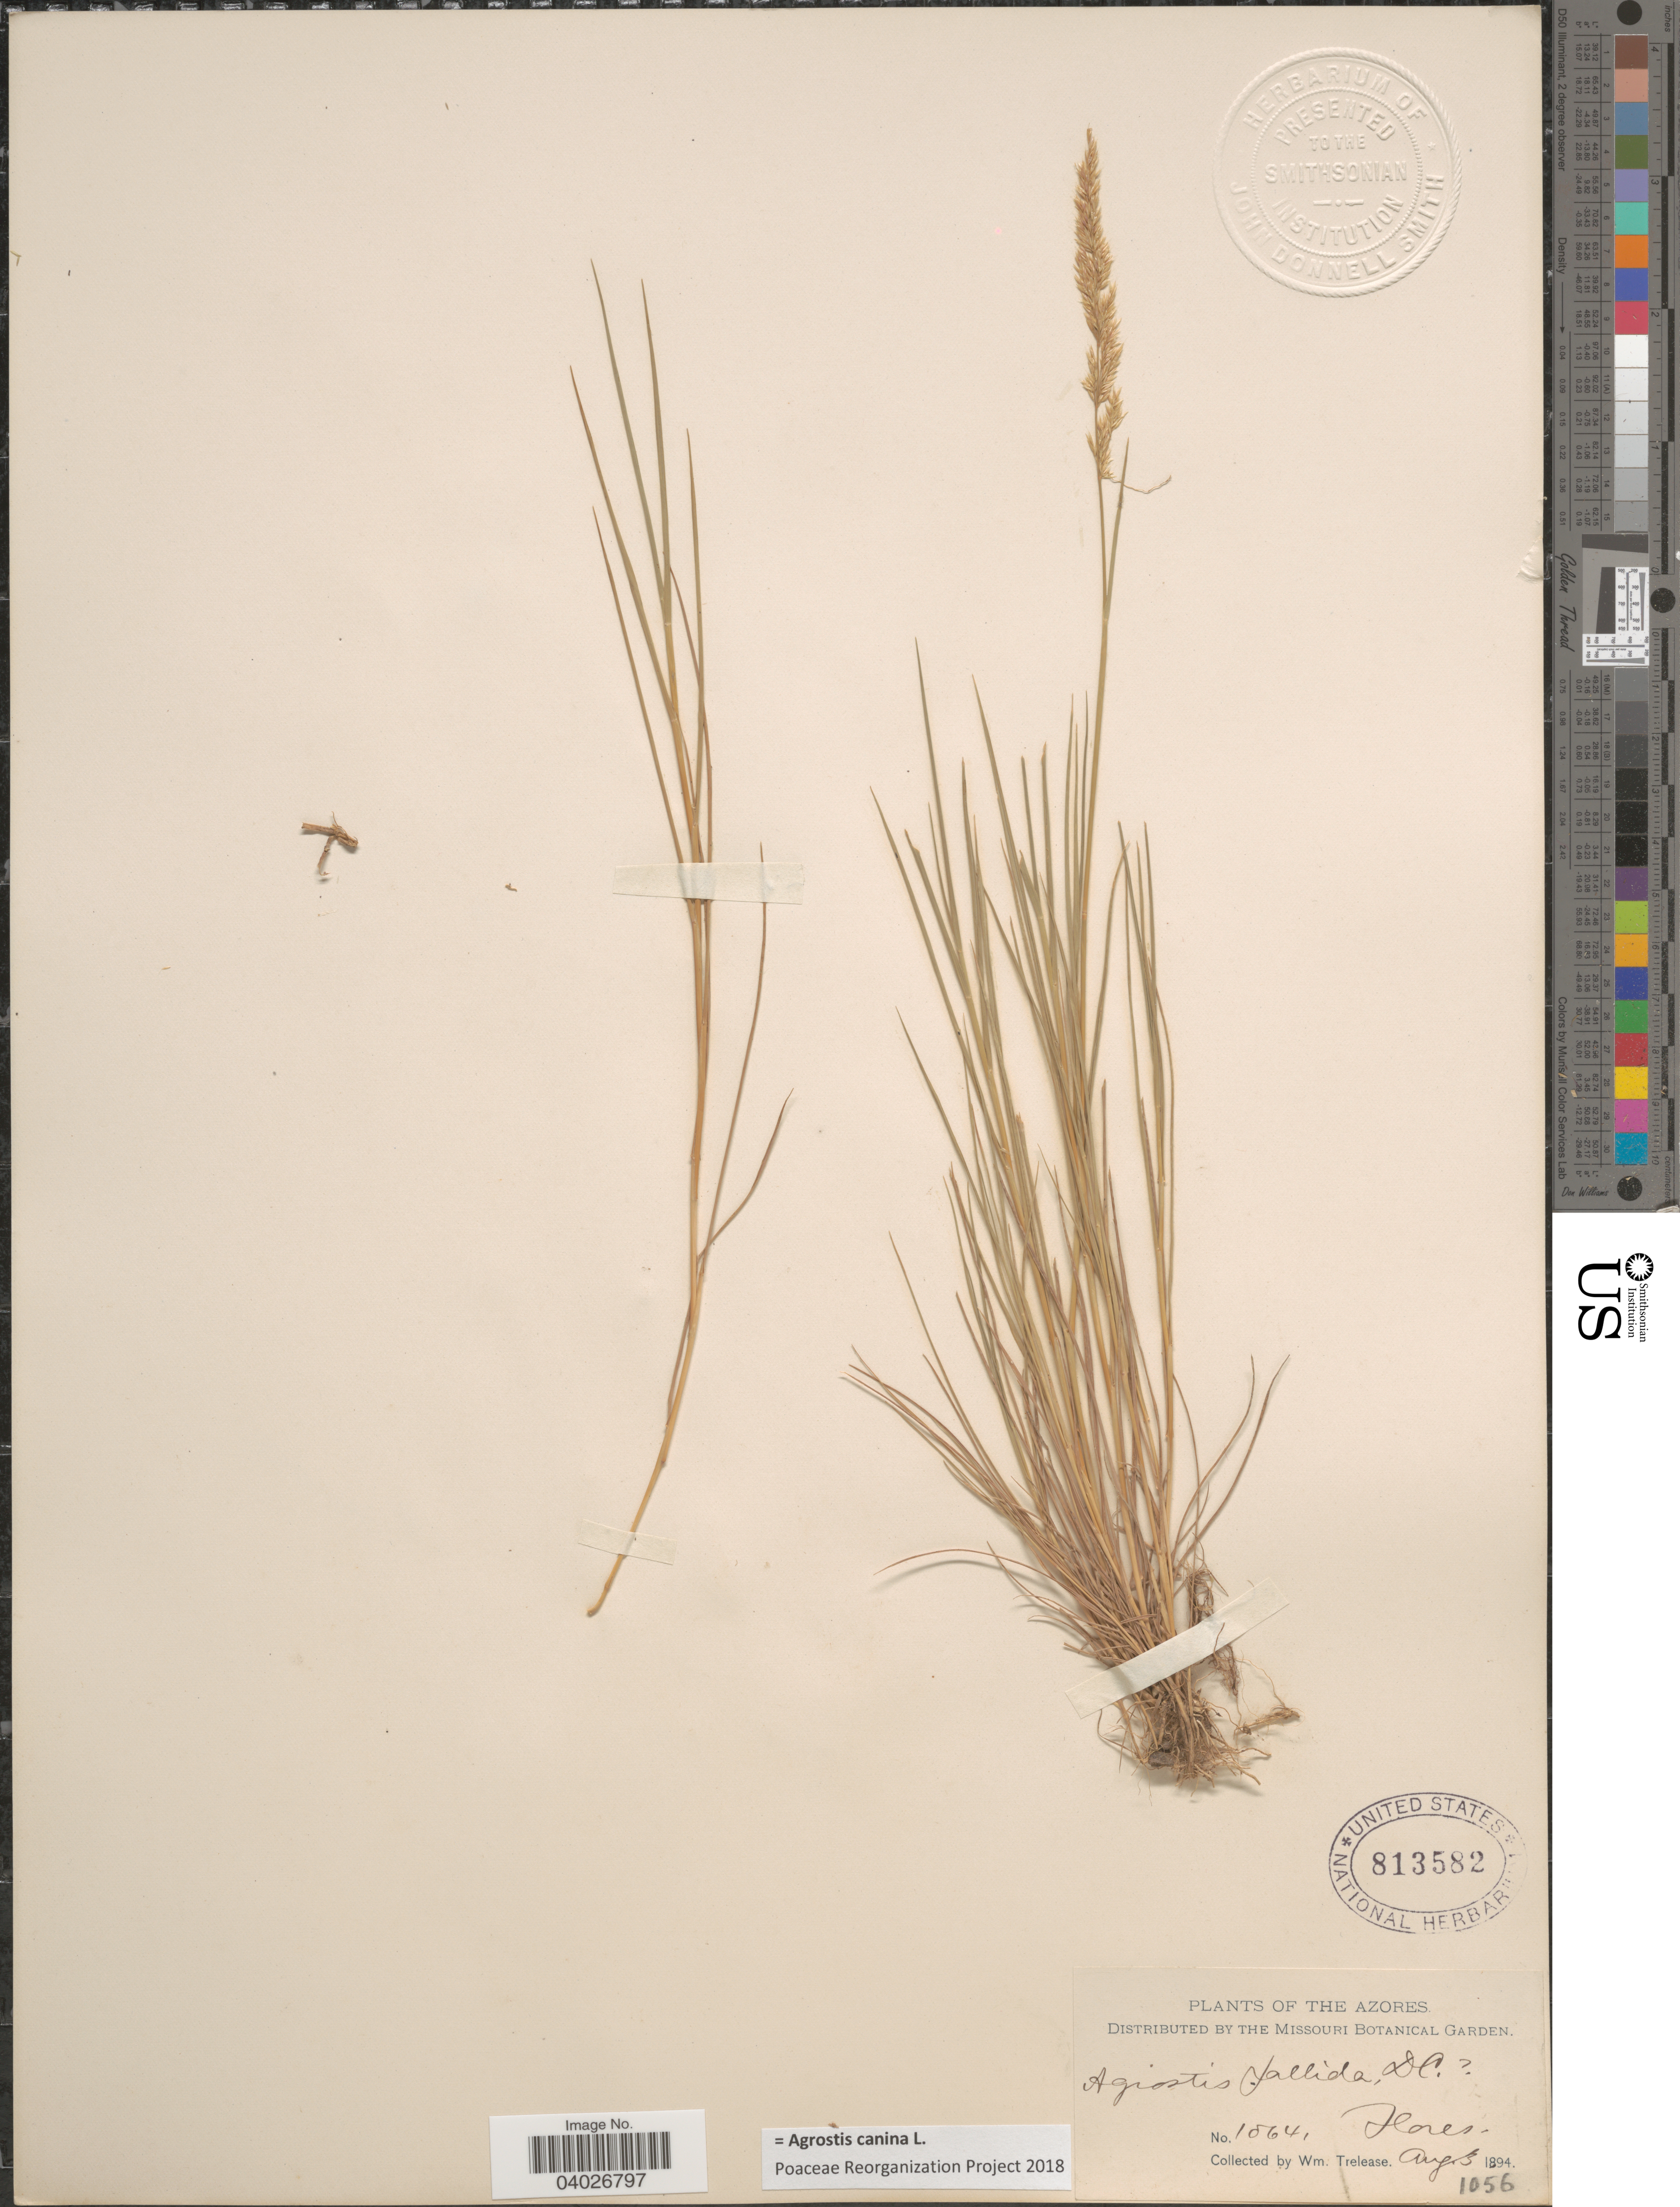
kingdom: Plantae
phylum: Tracheophyta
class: Liliopsida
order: Poales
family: Poaceae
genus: Agrostis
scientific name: Agrostis canina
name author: L.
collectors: W. Trelease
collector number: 1864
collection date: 1894-08-03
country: Portugal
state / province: Azores (Aut. Reg.)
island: Flores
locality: Flores.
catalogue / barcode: US 813582